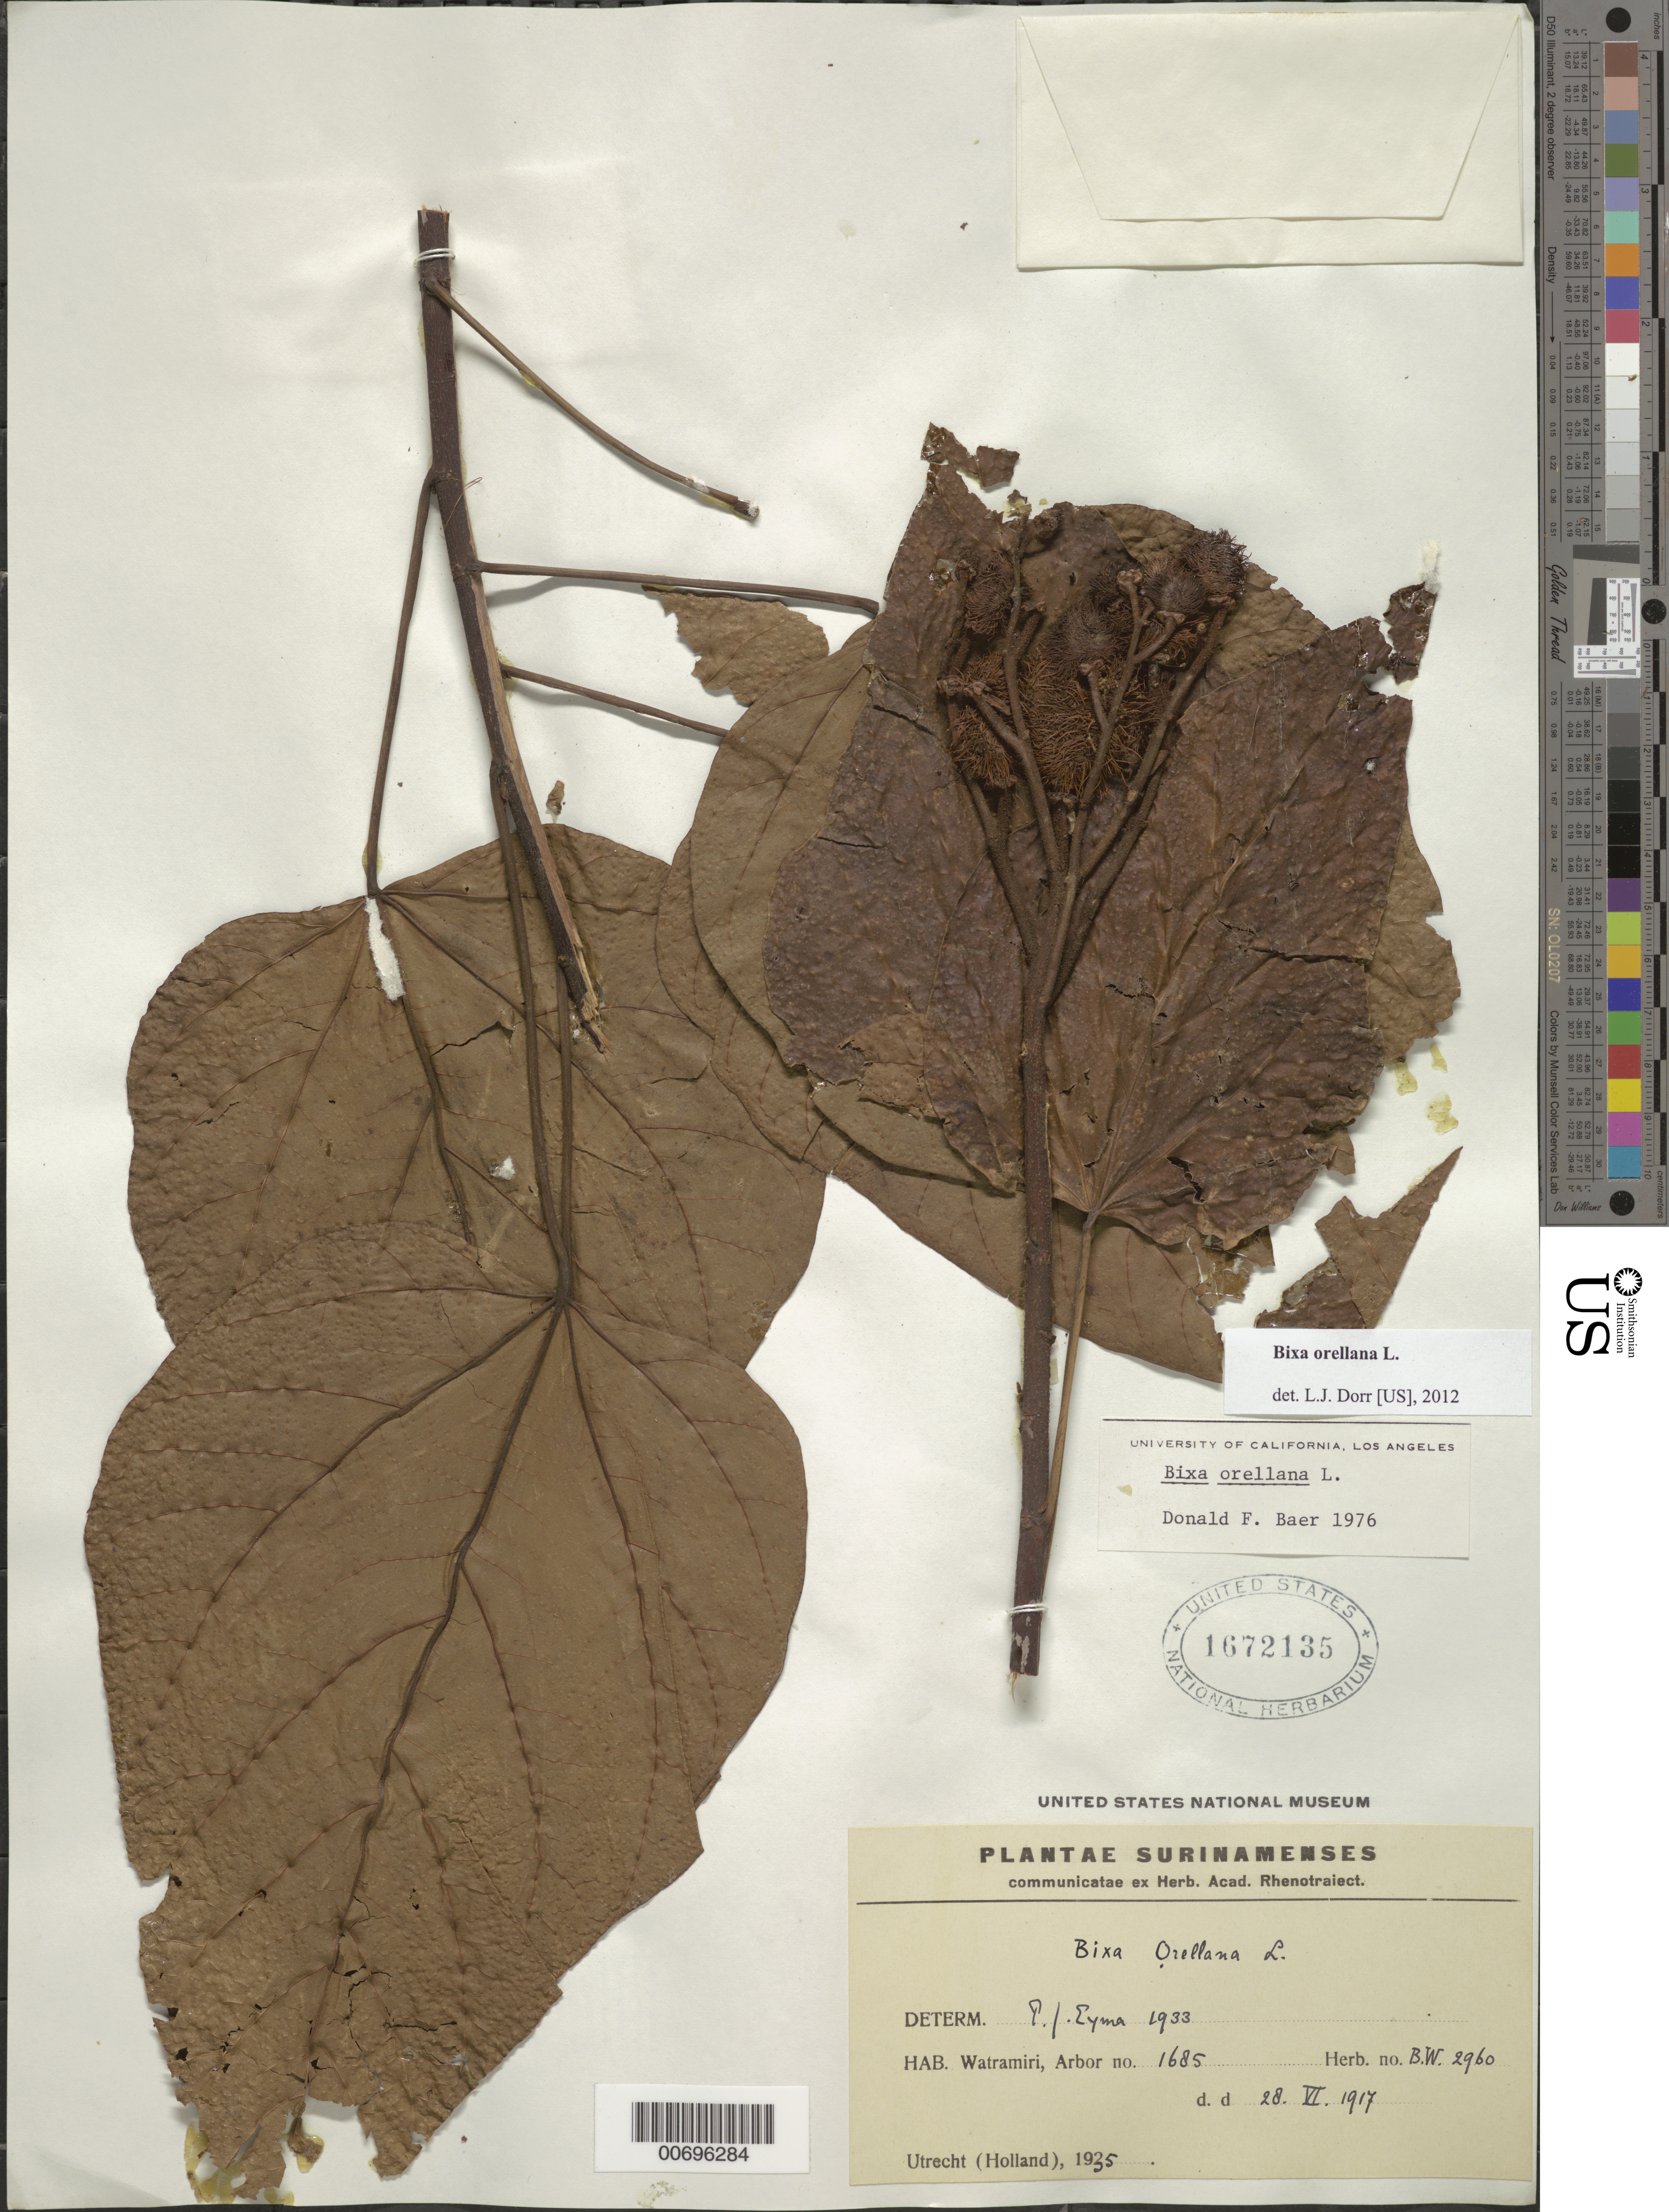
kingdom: Plantae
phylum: Tracheophyta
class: Magnoliopsida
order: Malvales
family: Bixaceae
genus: Bixa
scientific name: Bixa orellana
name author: L.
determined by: Baer, D. F.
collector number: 2960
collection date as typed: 28-Jun-17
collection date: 1917-06-28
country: Suriname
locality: Watramiri, Forest Reserve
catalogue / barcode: US 1672135